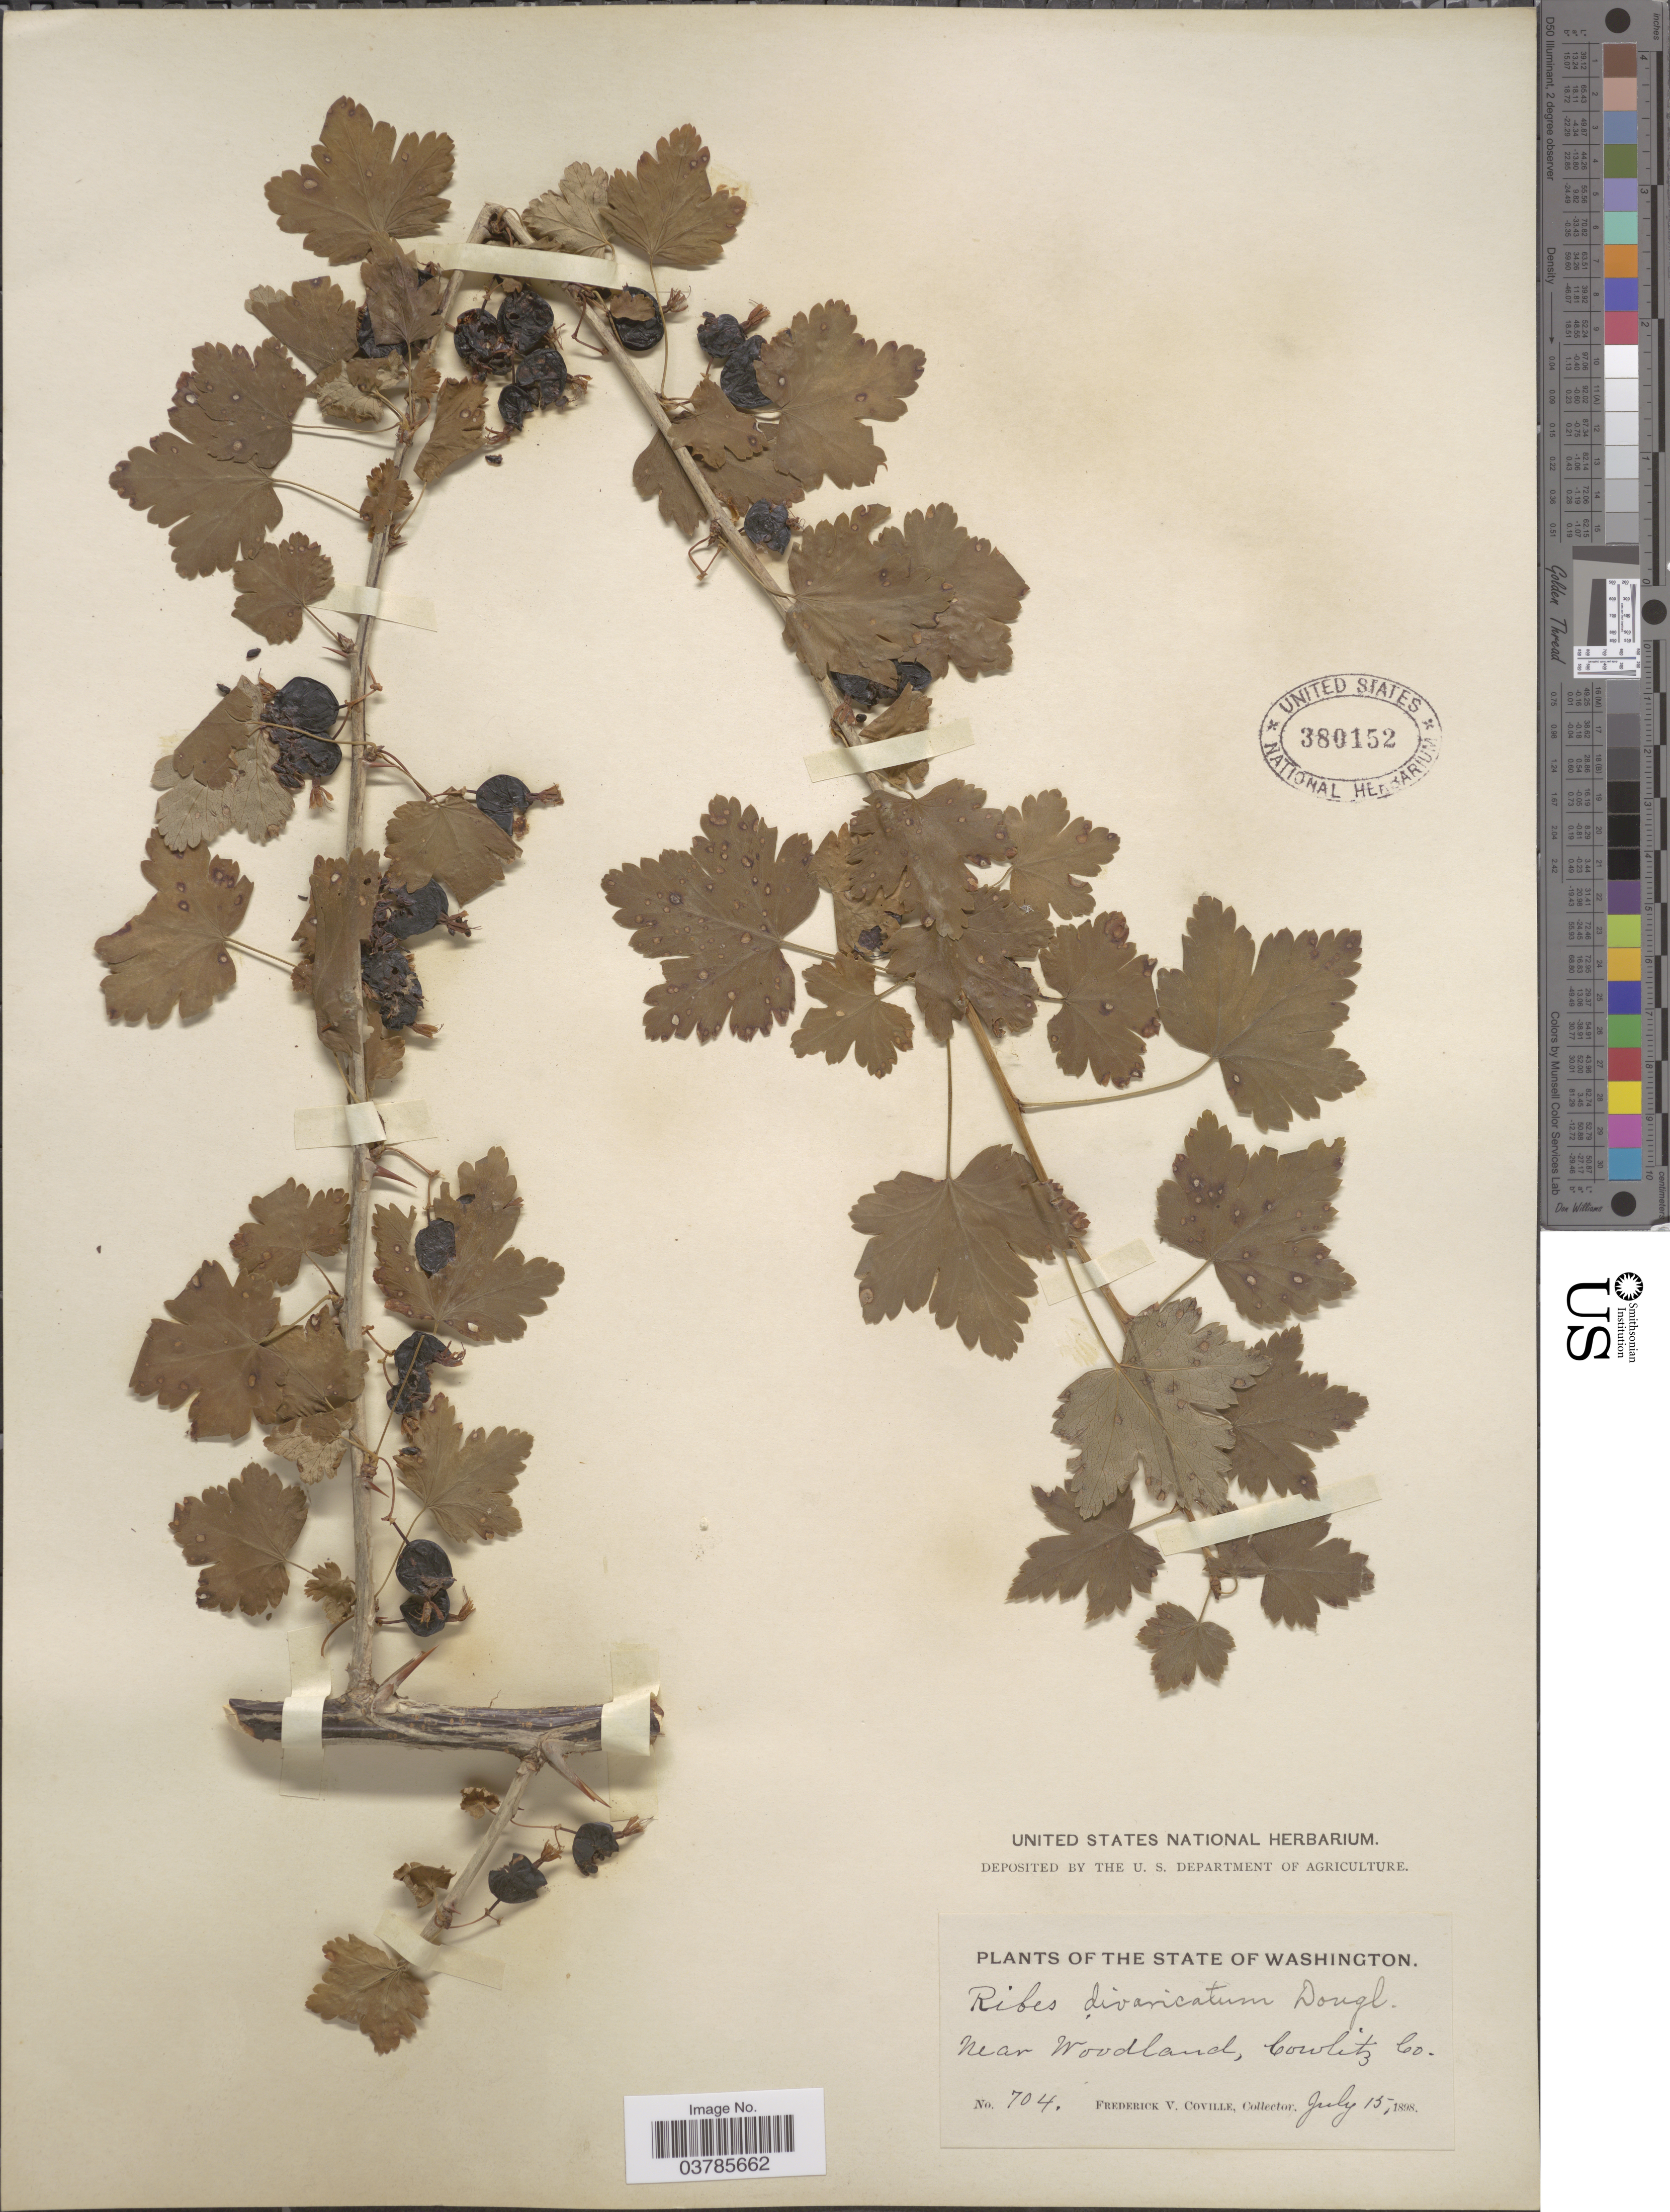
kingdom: Plantae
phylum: Tracheophyta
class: Magnoliopsida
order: Saxifragales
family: Grossulariaceae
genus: Ribes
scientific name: Ribes divaricatum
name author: Douglas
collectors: F. V. Coville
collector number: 704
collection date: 1898-07-15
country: United States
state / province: Washington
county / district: Cowlitz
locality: Near Woodland, Cowlitz Co.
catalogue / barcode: US 380152